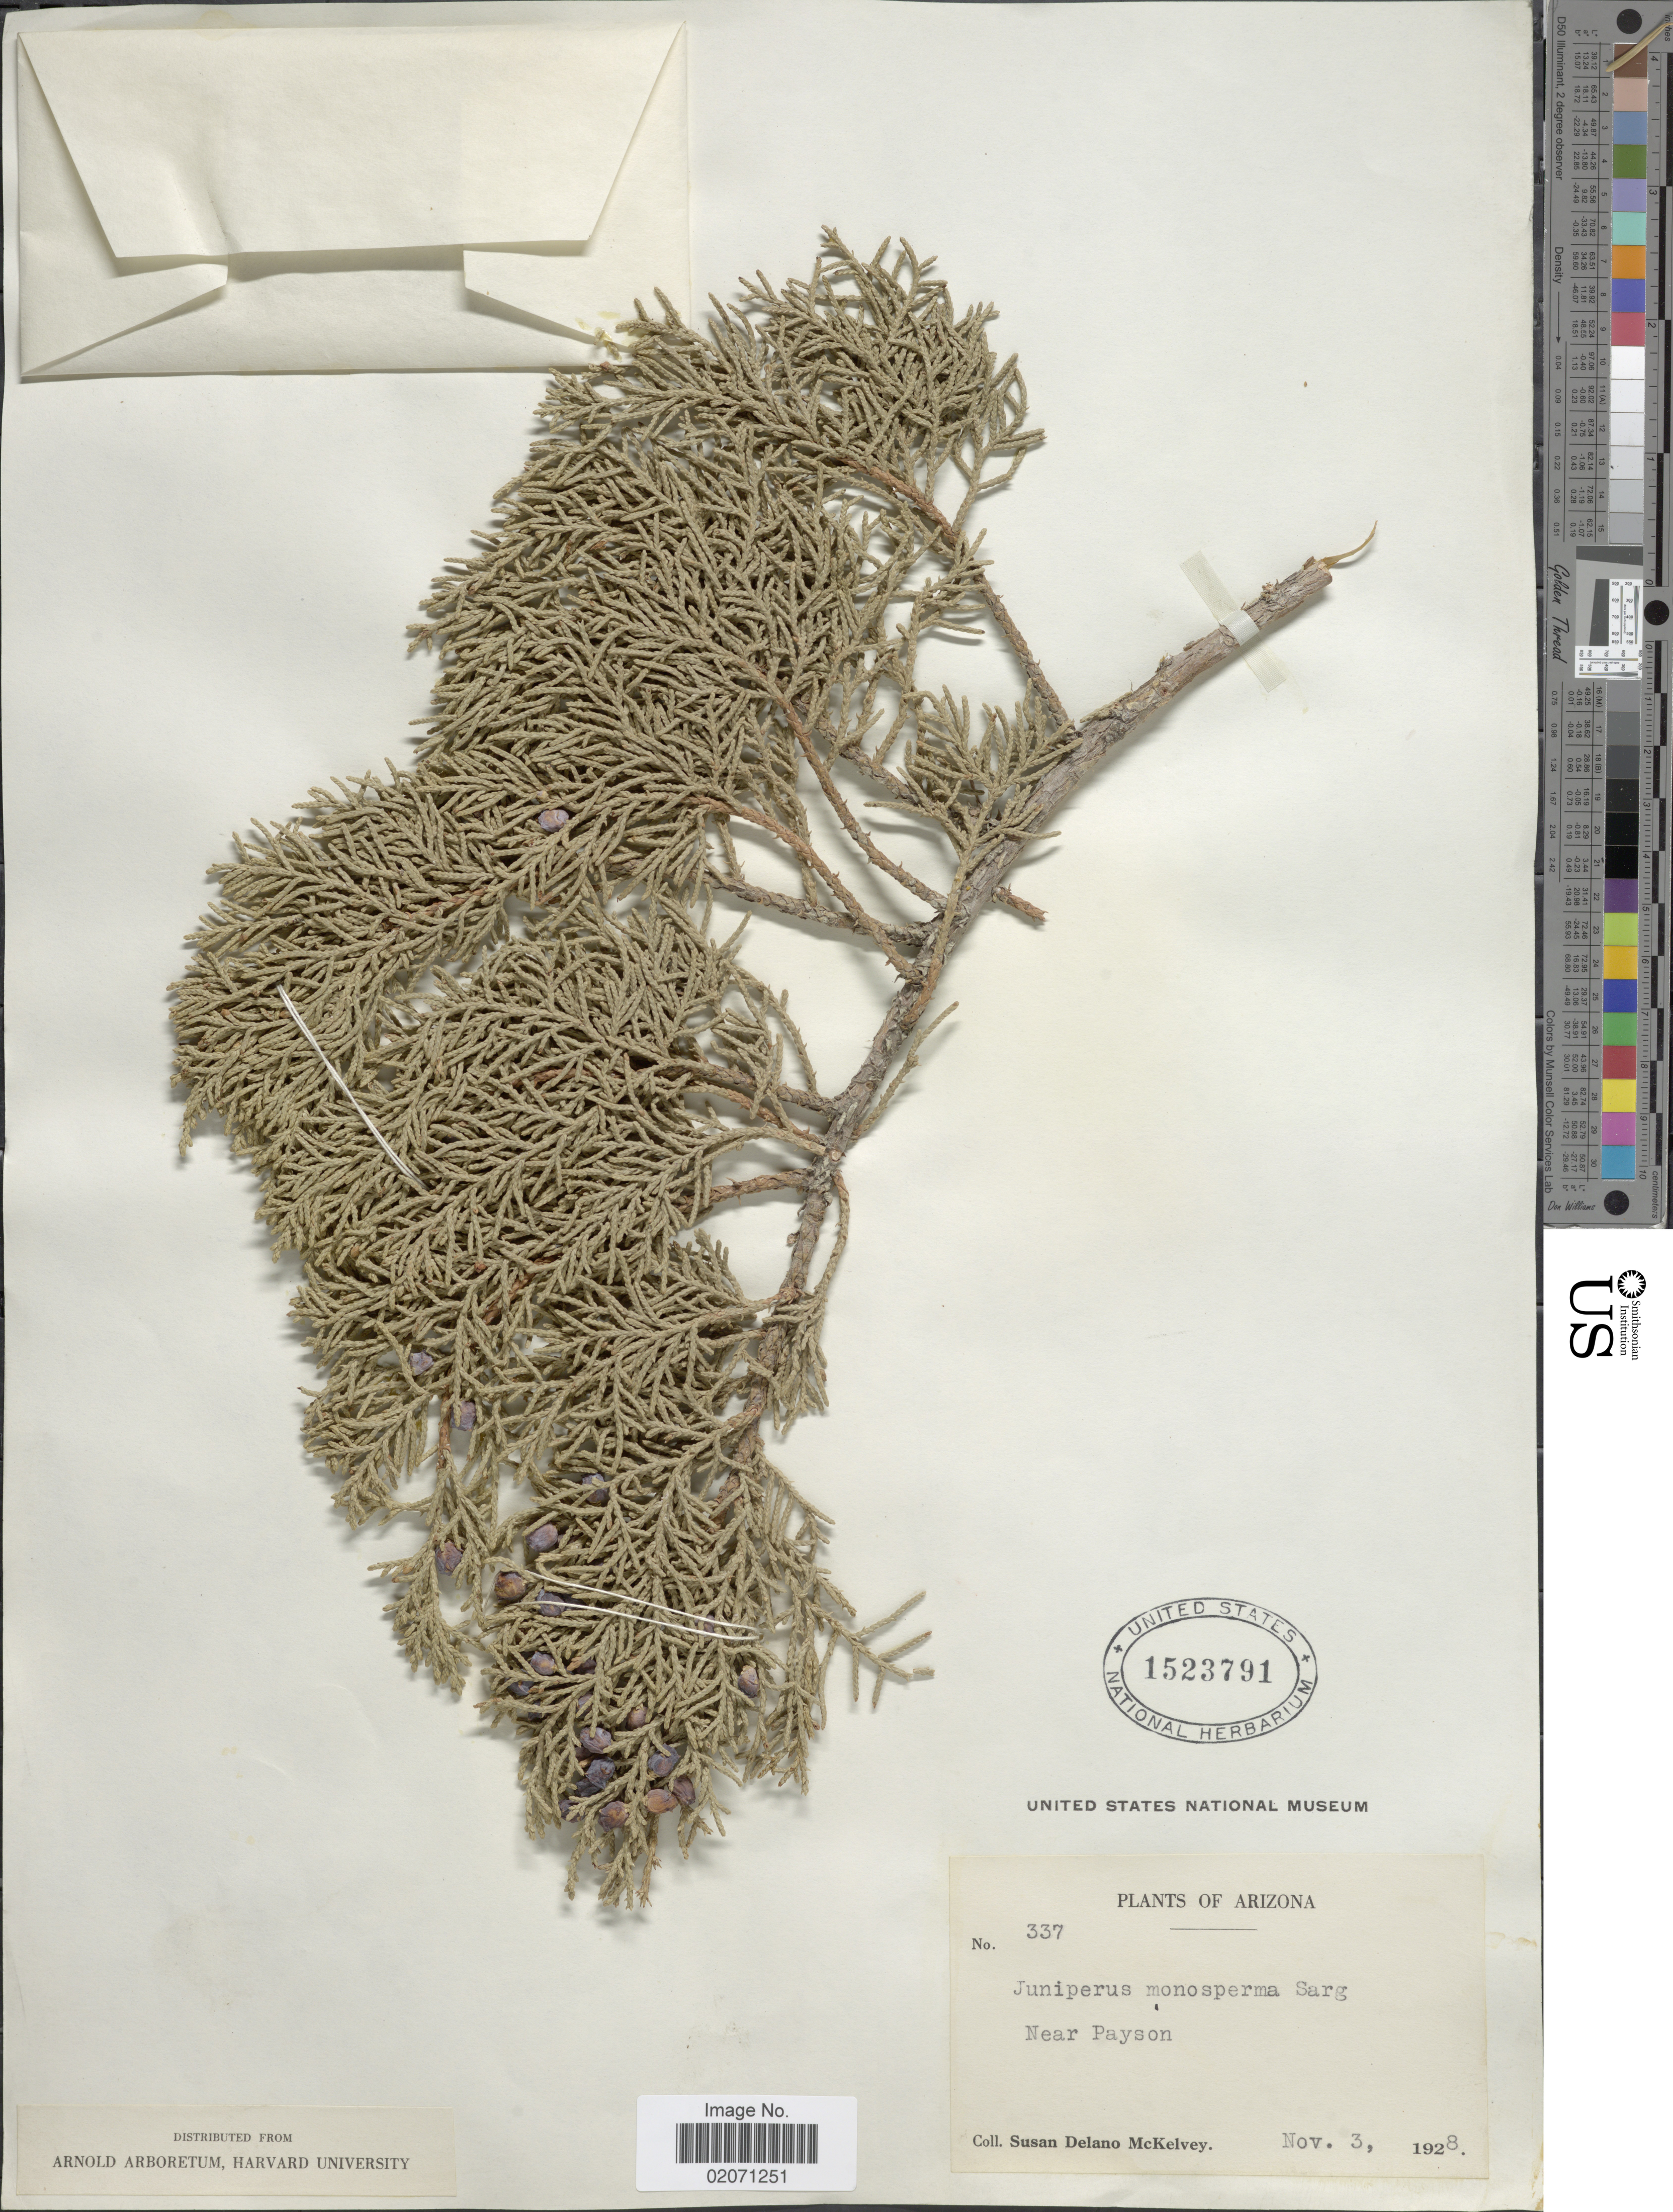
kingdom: Plantae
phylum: Tracheophyta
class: Pinopsida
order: Pinales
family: Cupressaceae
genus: Juniperus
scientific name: Juniperus monosperma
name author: (Engelm.) Sarg.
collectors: S. A. McKelvey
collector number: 337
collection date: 1928-11-03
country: United States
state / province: Arizona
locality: Near Payson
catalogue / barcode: US 1523791